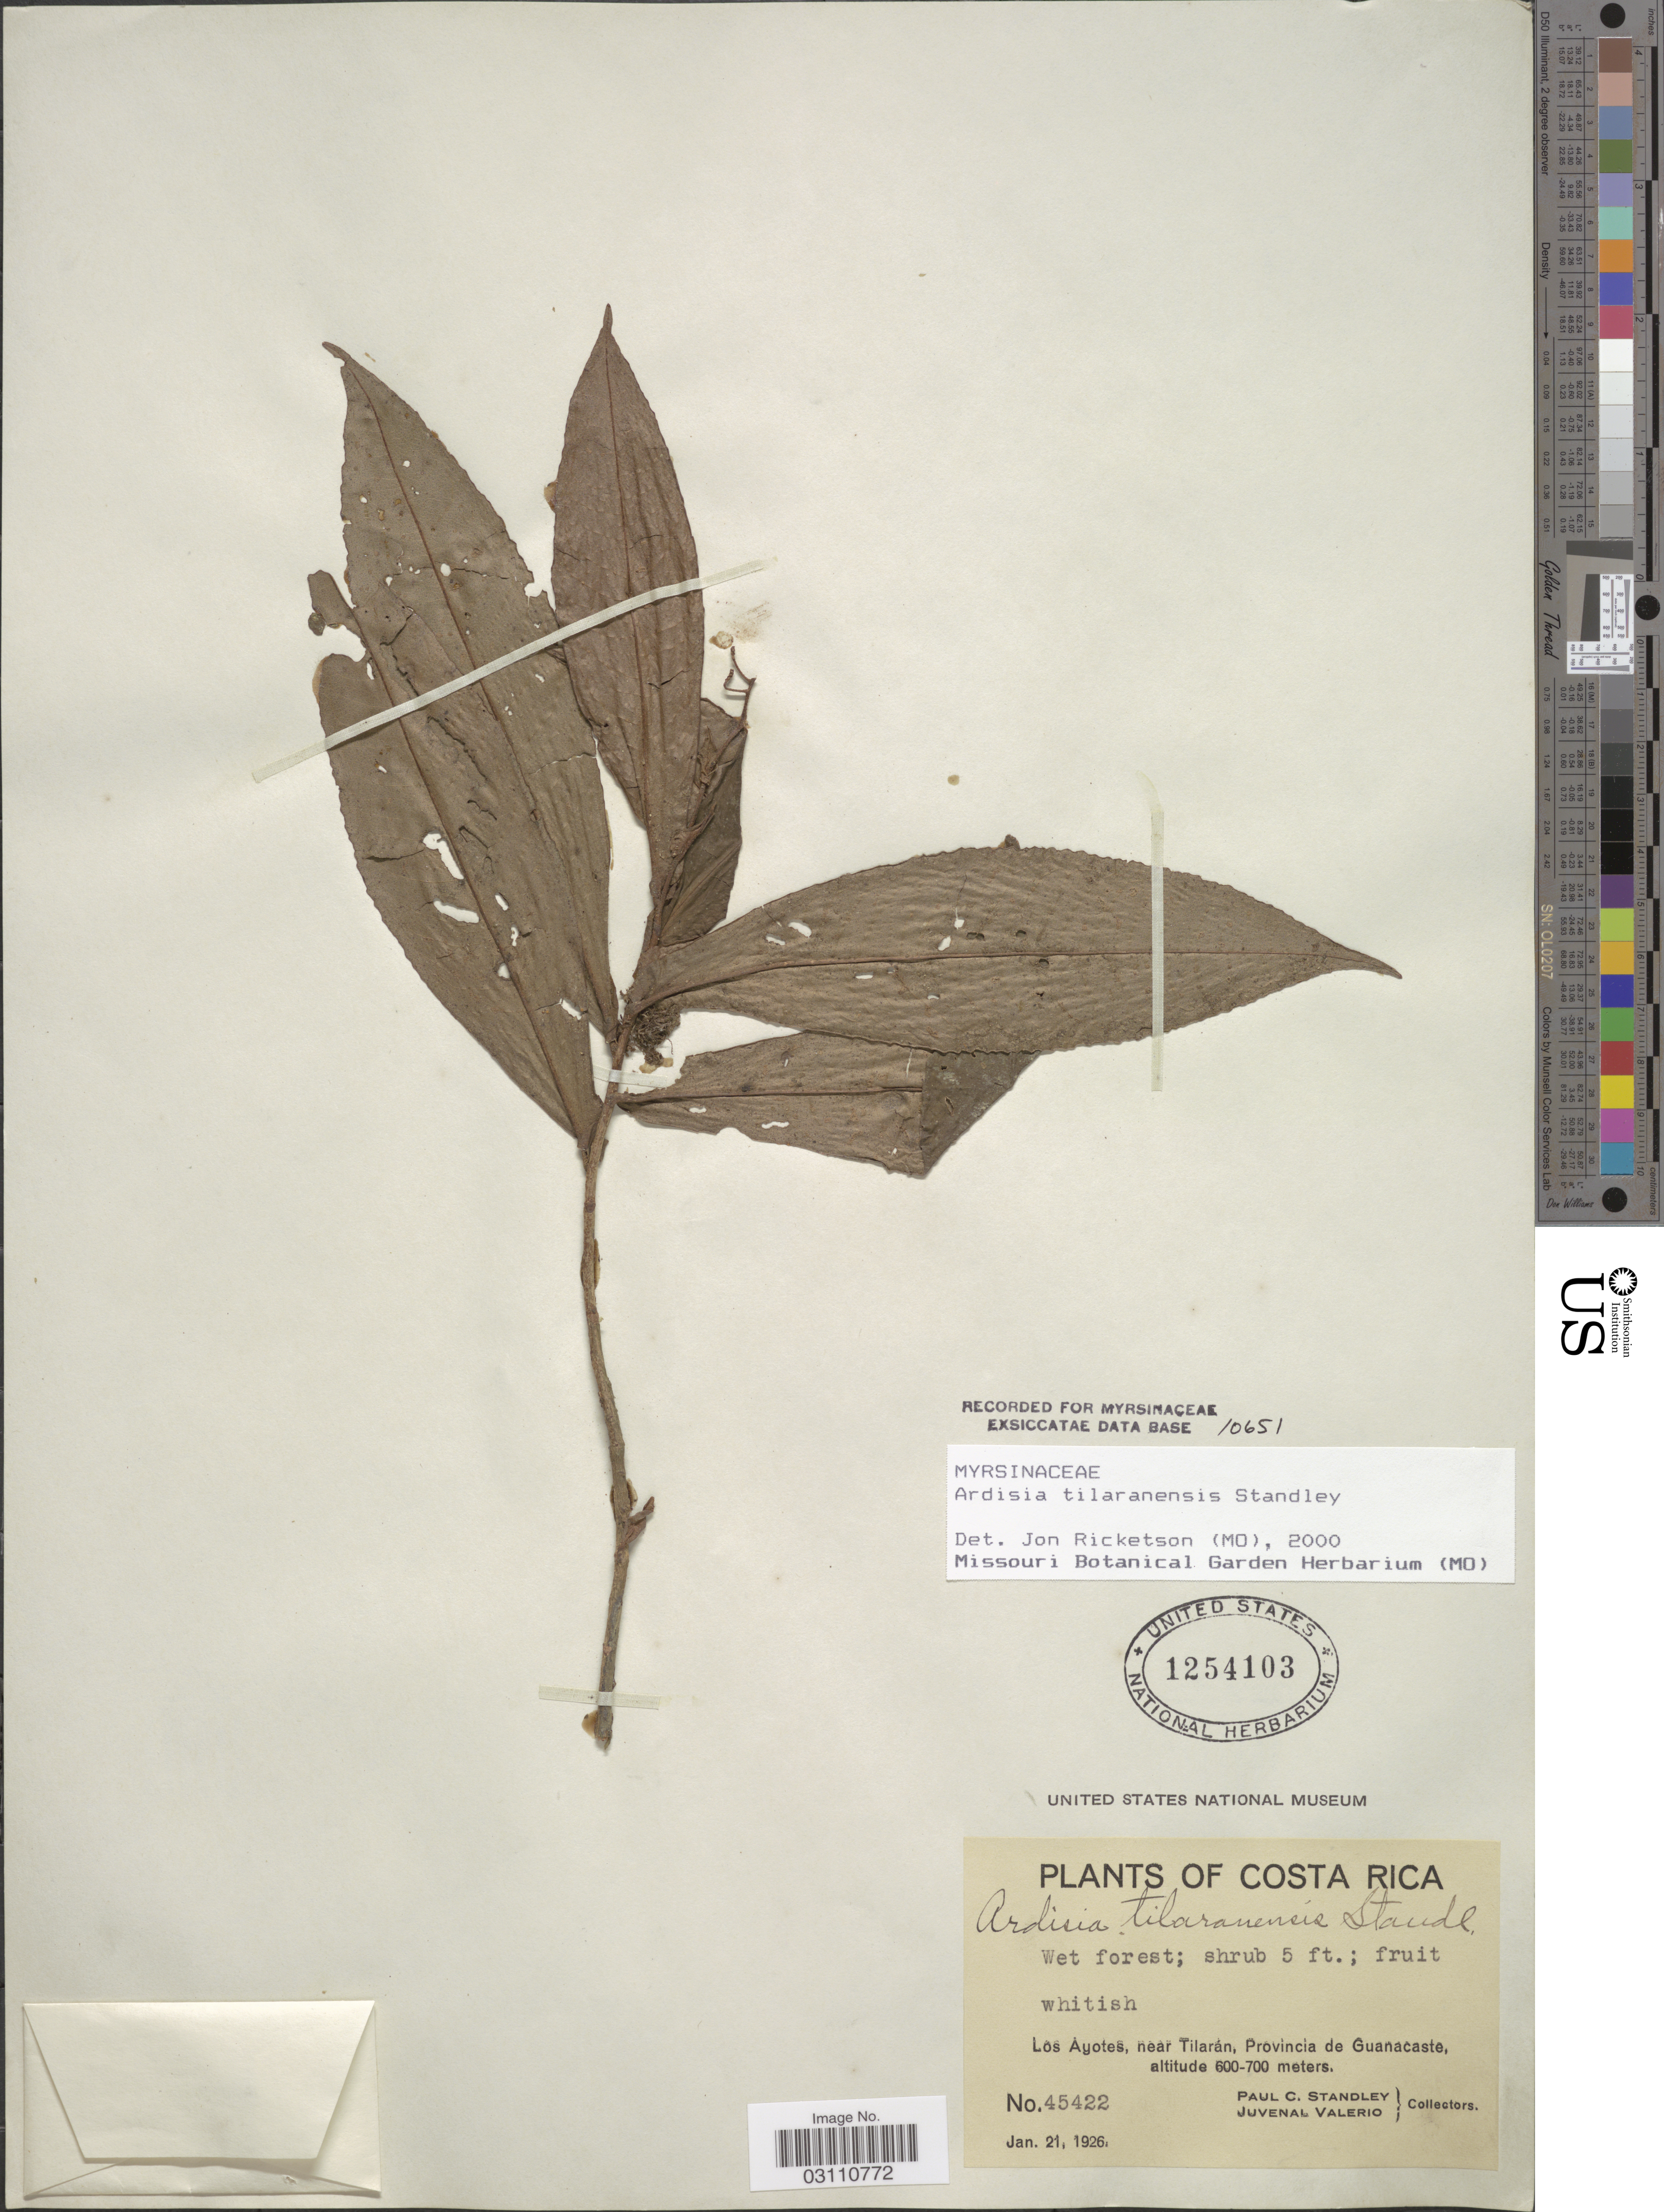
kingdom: Plantae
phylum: Tracheophyta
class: Magnoliopsida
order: Ericales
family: Primulaceae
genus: Ardisia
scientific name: Ardisia tilaranensis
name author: Standl.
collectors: P. C. Standley & J. Valerio R.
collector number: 45422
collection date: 1926-01-21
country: Costa Rica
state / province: Guanacaste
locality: Los Ayotes, near Tilarán.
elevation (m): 600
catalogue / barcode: US 1254103